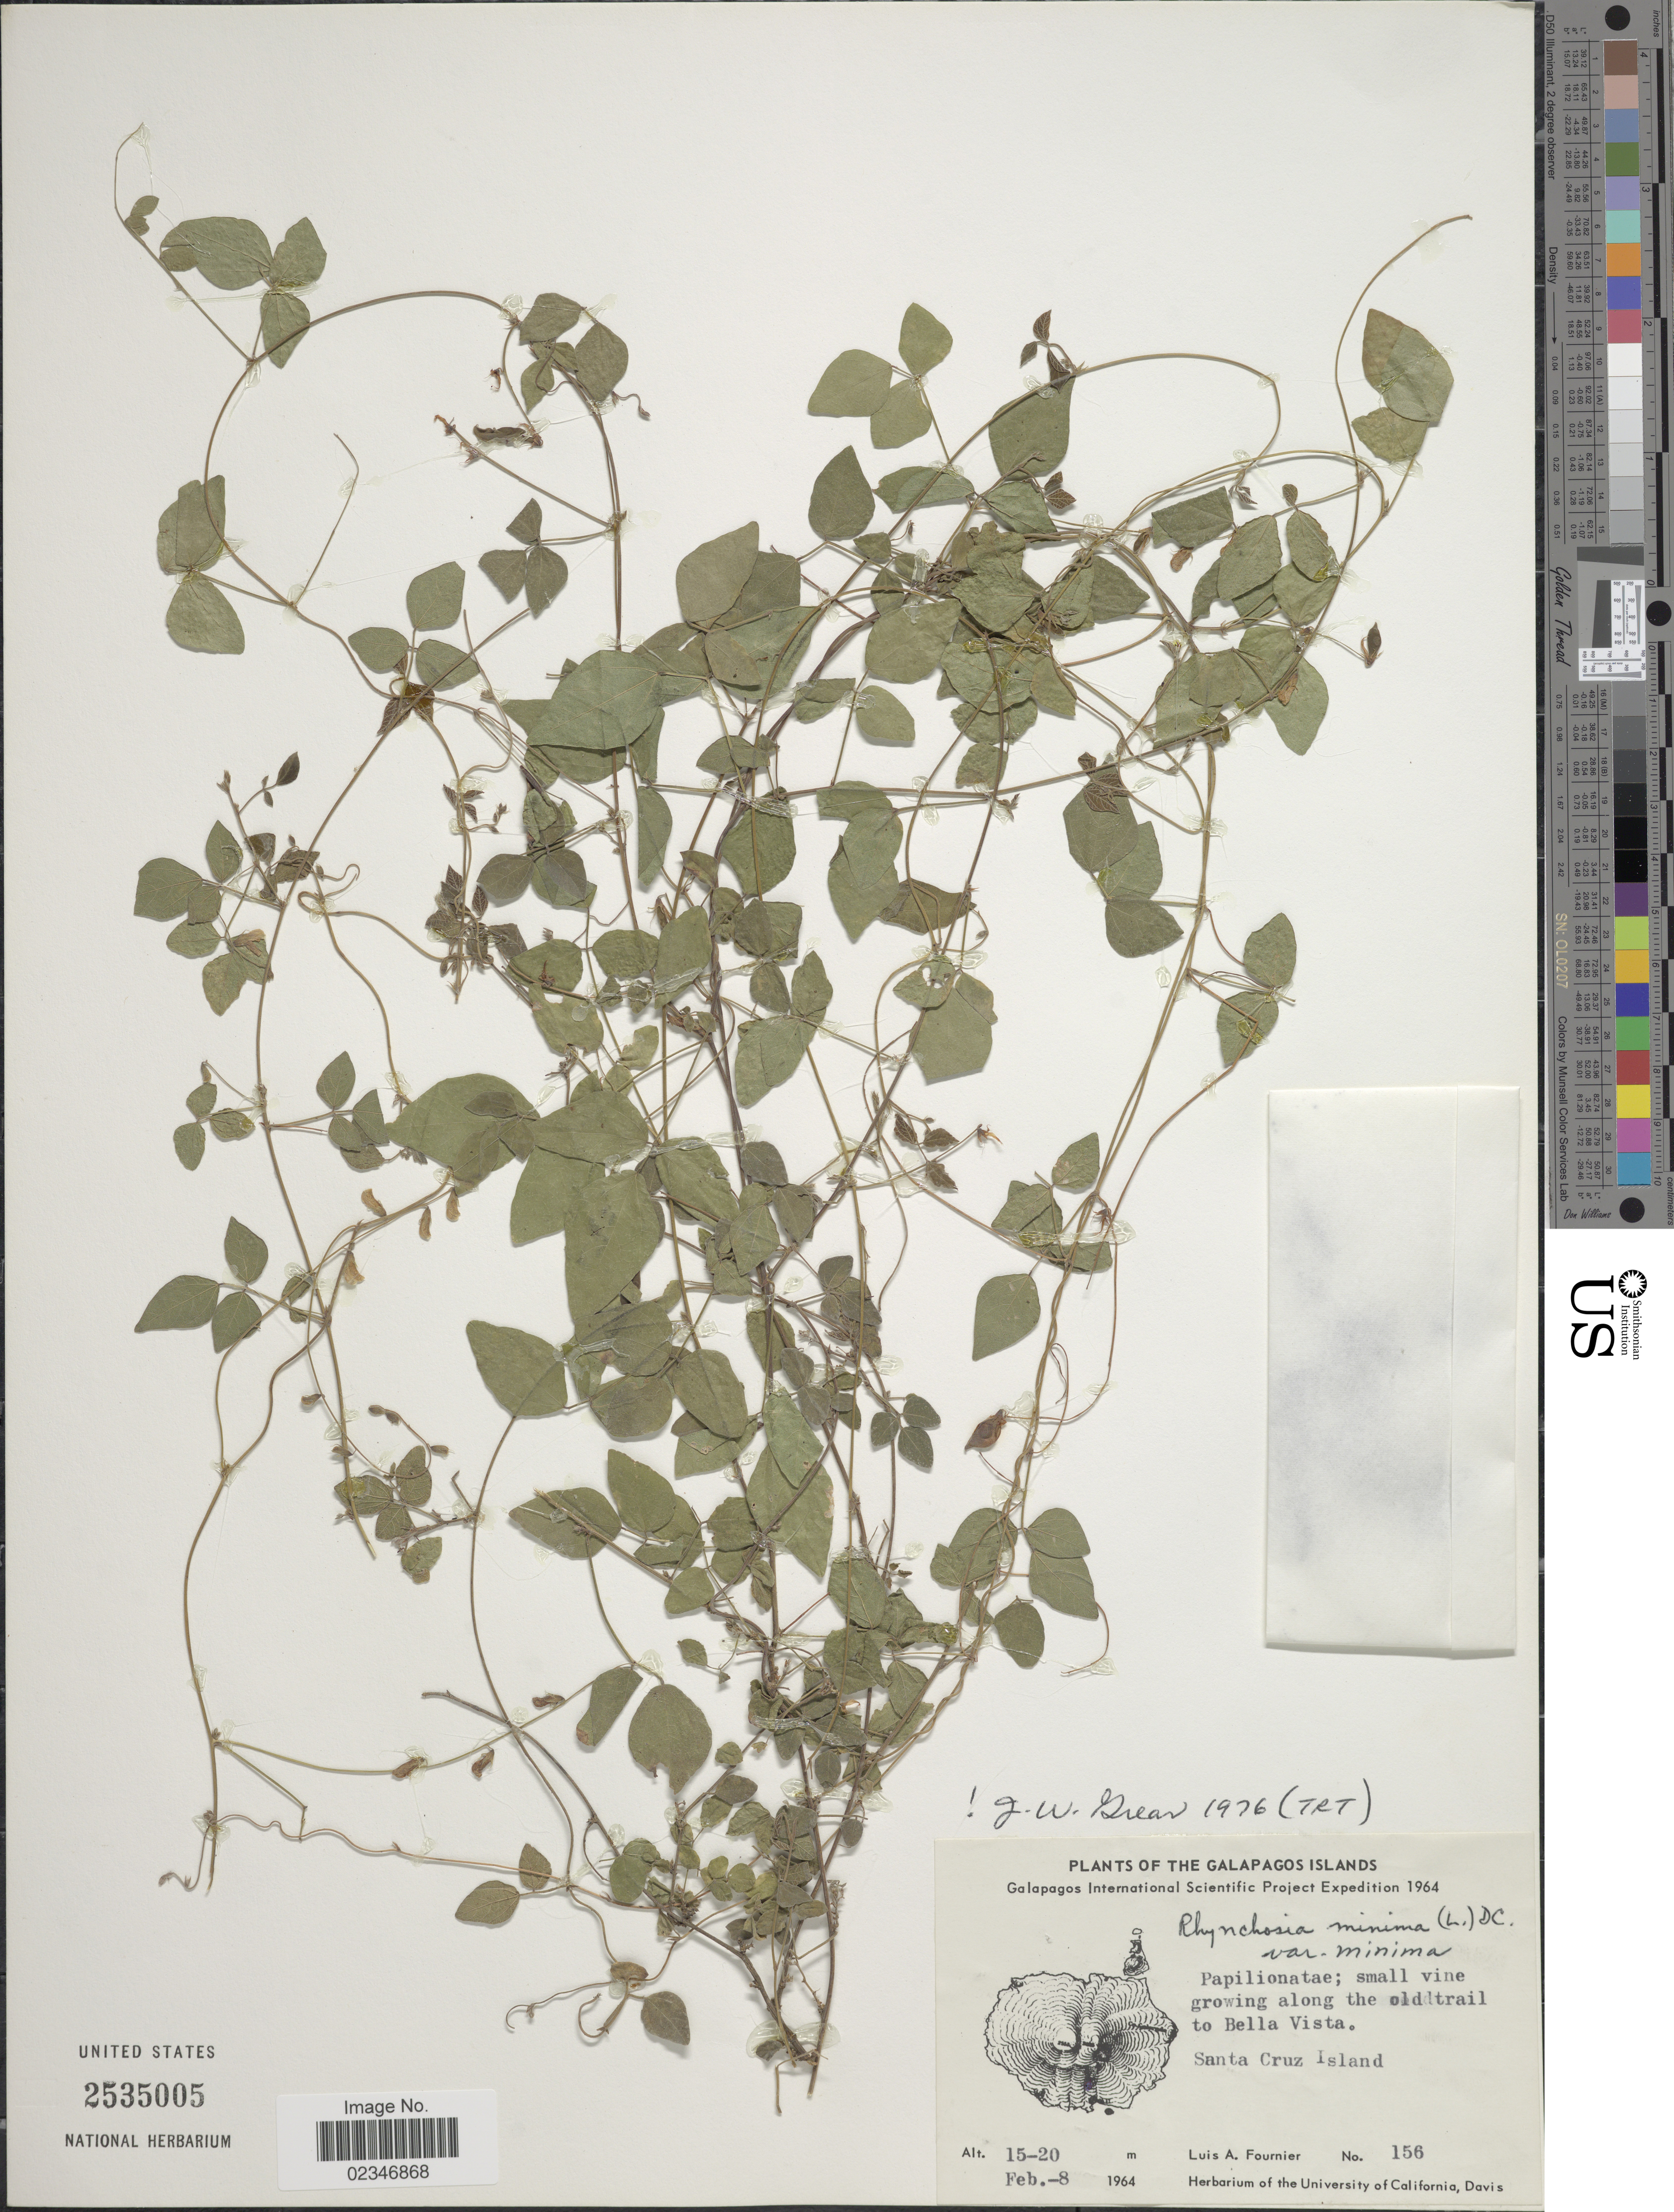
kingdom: Plantae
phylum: Tracheophyta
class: Magnoliopsida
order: Fabales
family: Fabaceae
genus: Rhynchosia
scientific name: Rhynchosia minima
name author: (L.) DC.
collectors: L. A. Fournier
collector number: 156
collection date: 1964-02-08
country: Ecuador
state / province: Colón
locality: The Galapagos Islands, small vine growing along the old trail to Bella Vista, Santa Cruz Island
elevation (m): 15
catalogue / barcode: US 2535005